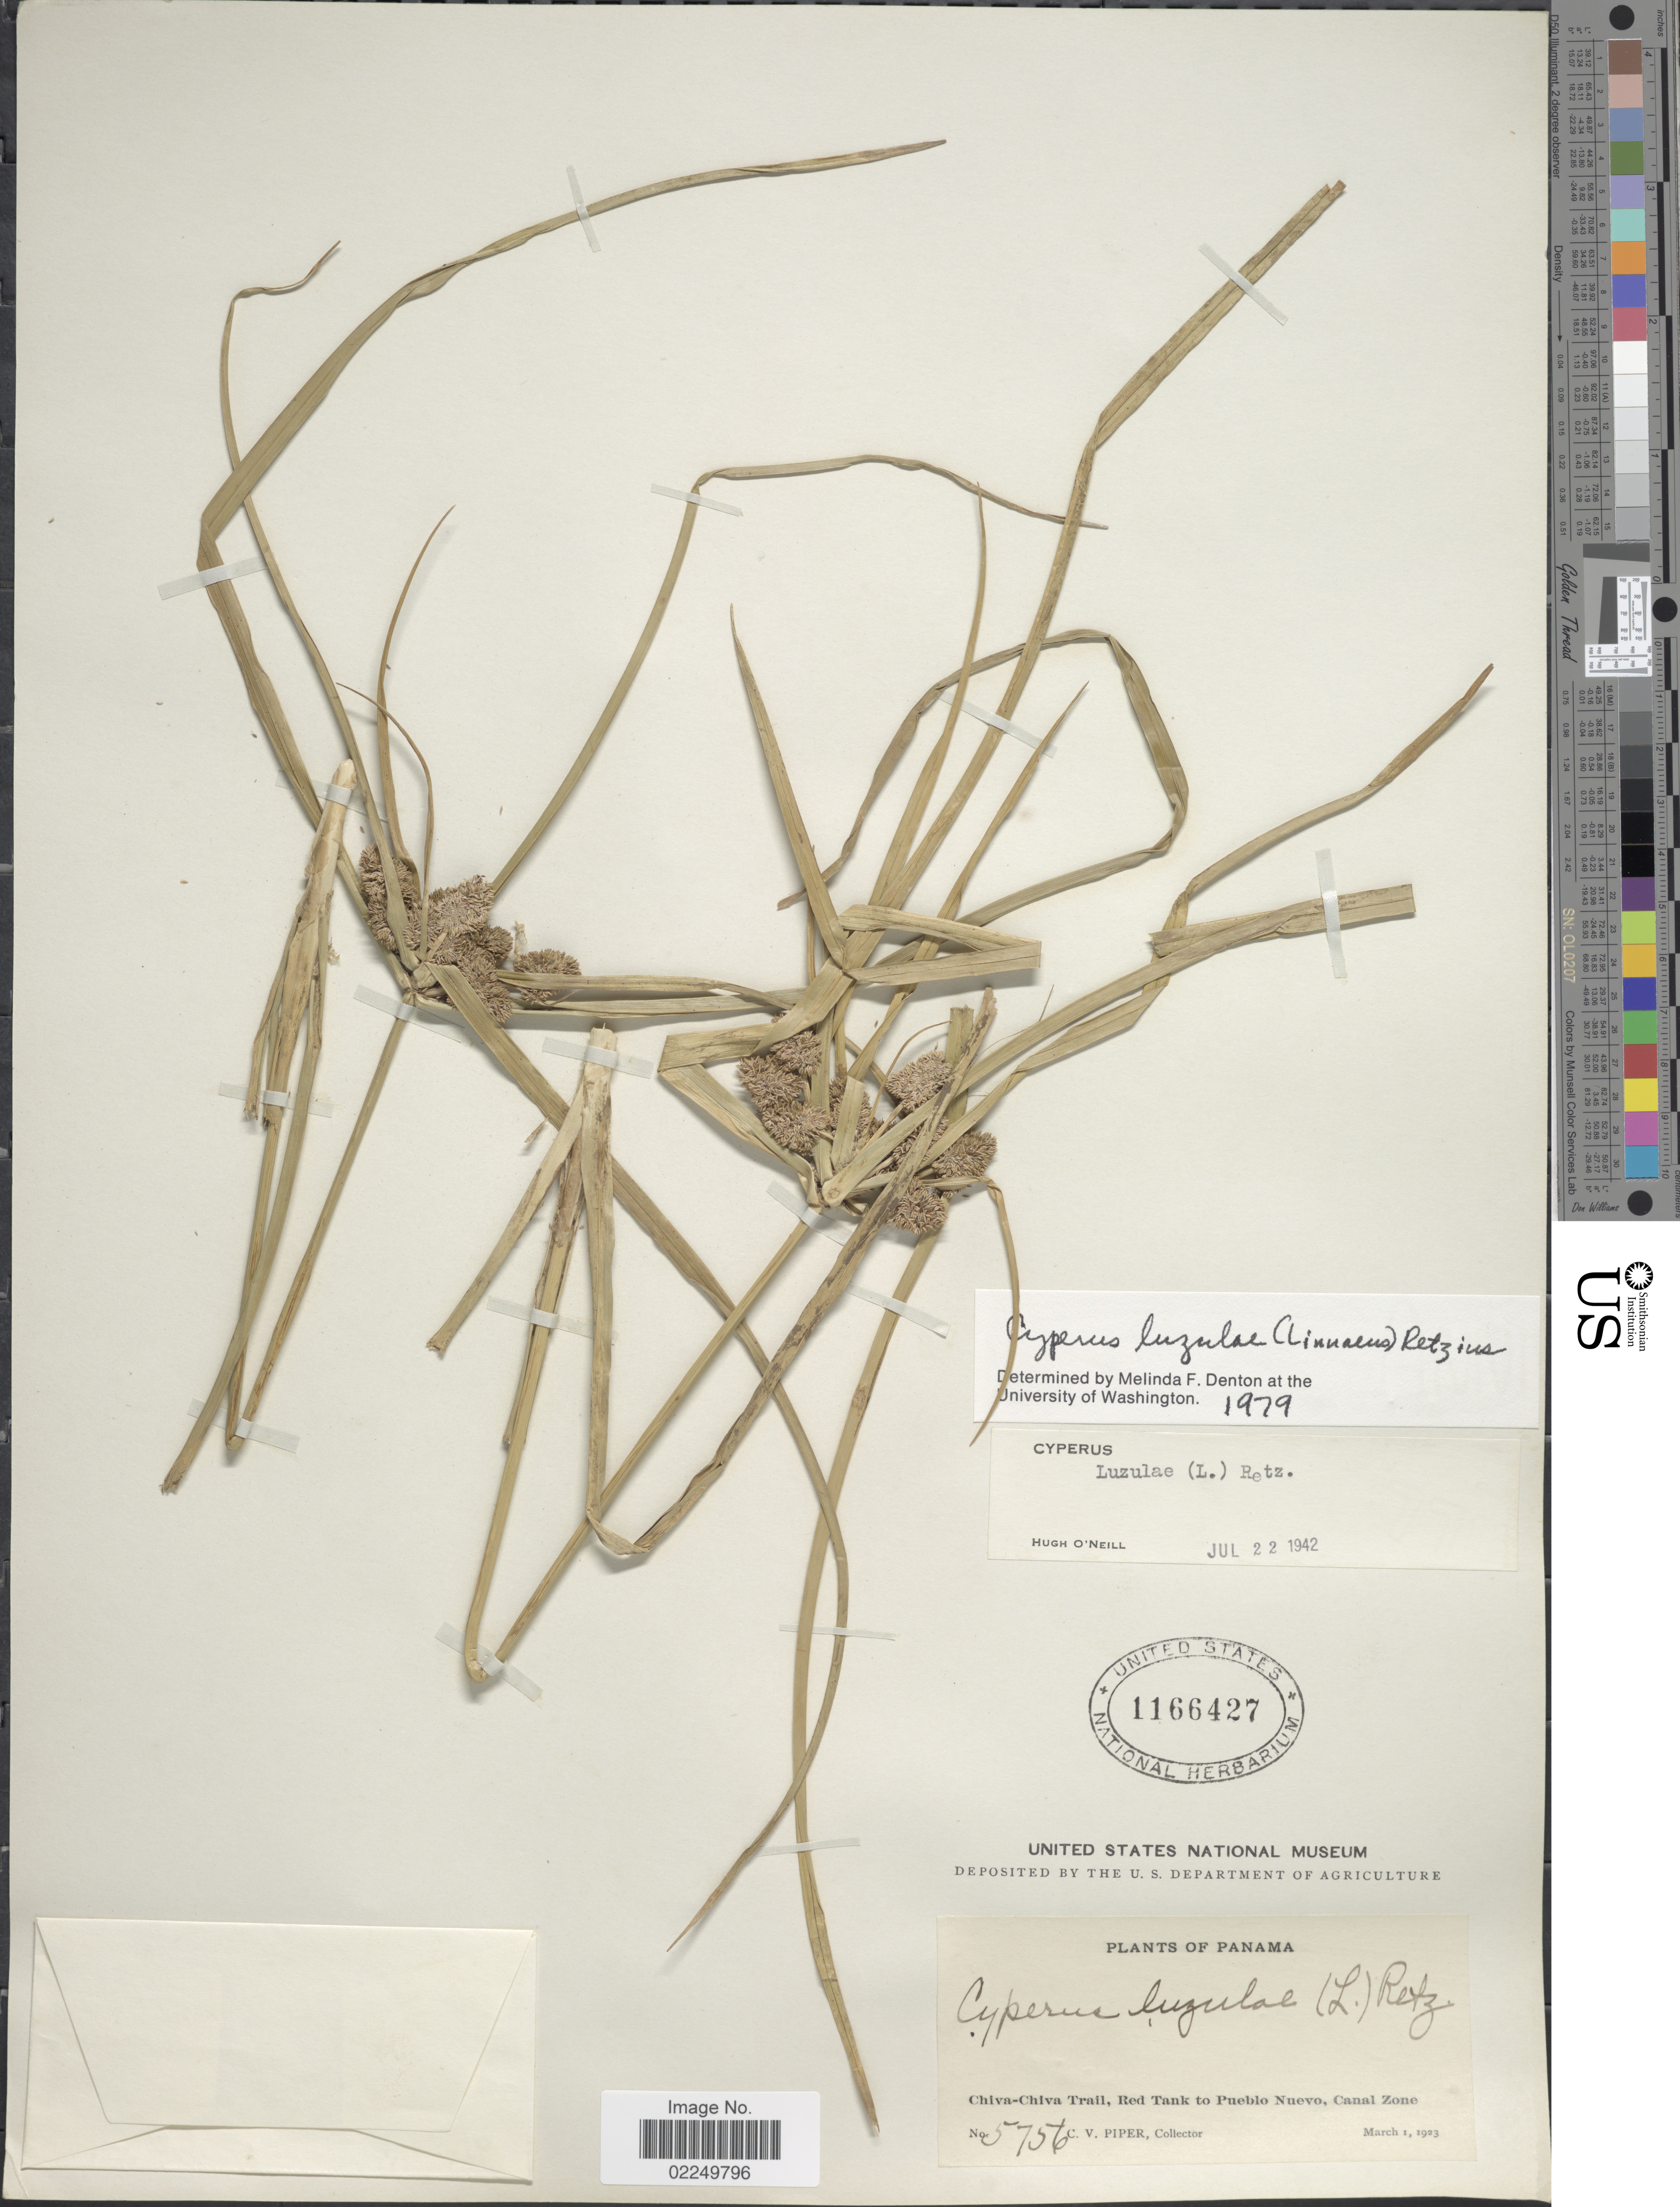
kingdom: Plantae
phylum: Tracheophyta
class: Liliopsida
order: Poales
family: Cyperaceae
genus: Cyperus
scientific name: Cyperus luzulae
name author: (L.) Rottb. ex Retz.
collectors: C. V. Piper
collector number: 5756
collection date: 1923-03-01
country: Panama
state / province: Panamá / Panamá Oeste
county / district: Canal Zone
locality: Chiva-Chiva Trail, Red Tank to Pueblo Nuevo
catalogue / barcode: US 1166427